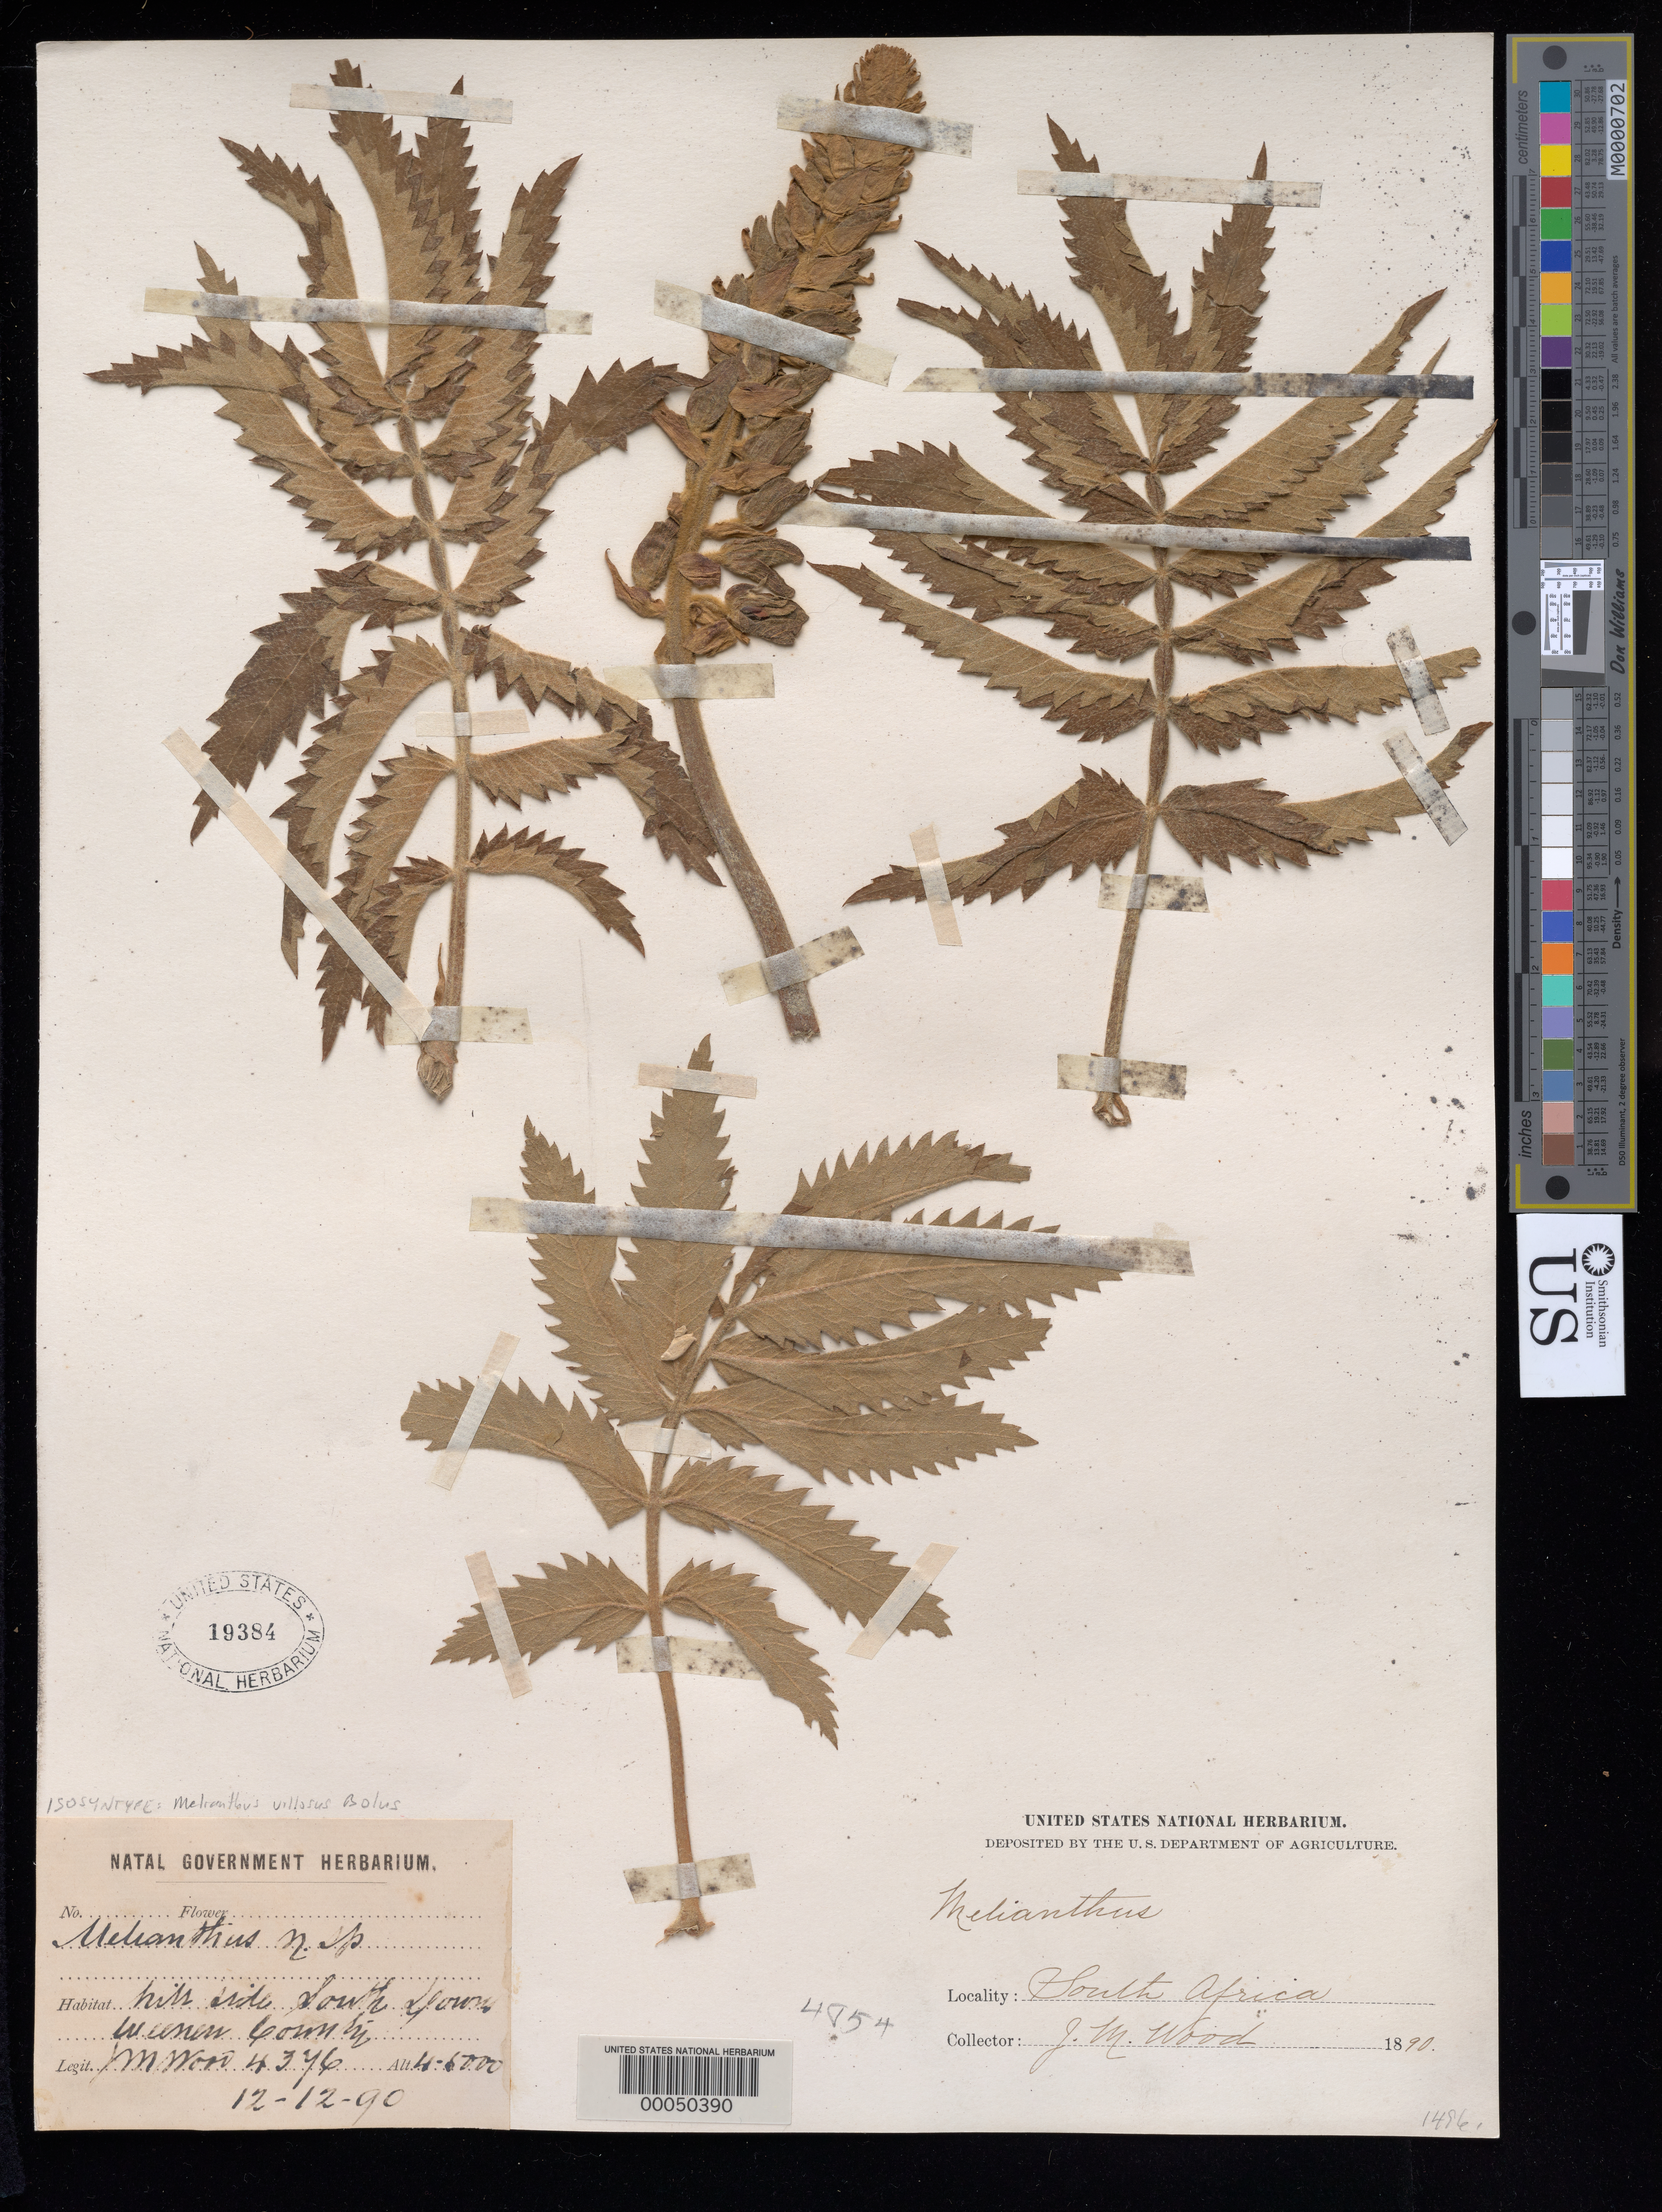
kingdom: Plantae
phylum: Tracheophyta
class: Magnoliopsida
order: Geraniales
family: Melianthaceae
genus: Melianthus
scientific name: Melianthus villosus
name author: Bolus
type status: Isosyntype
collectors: J. M. Wood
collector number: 4376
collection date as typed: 12 Dec 1890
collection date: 1890-12-12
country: South Africa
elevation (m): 1219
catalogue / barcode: US 19384